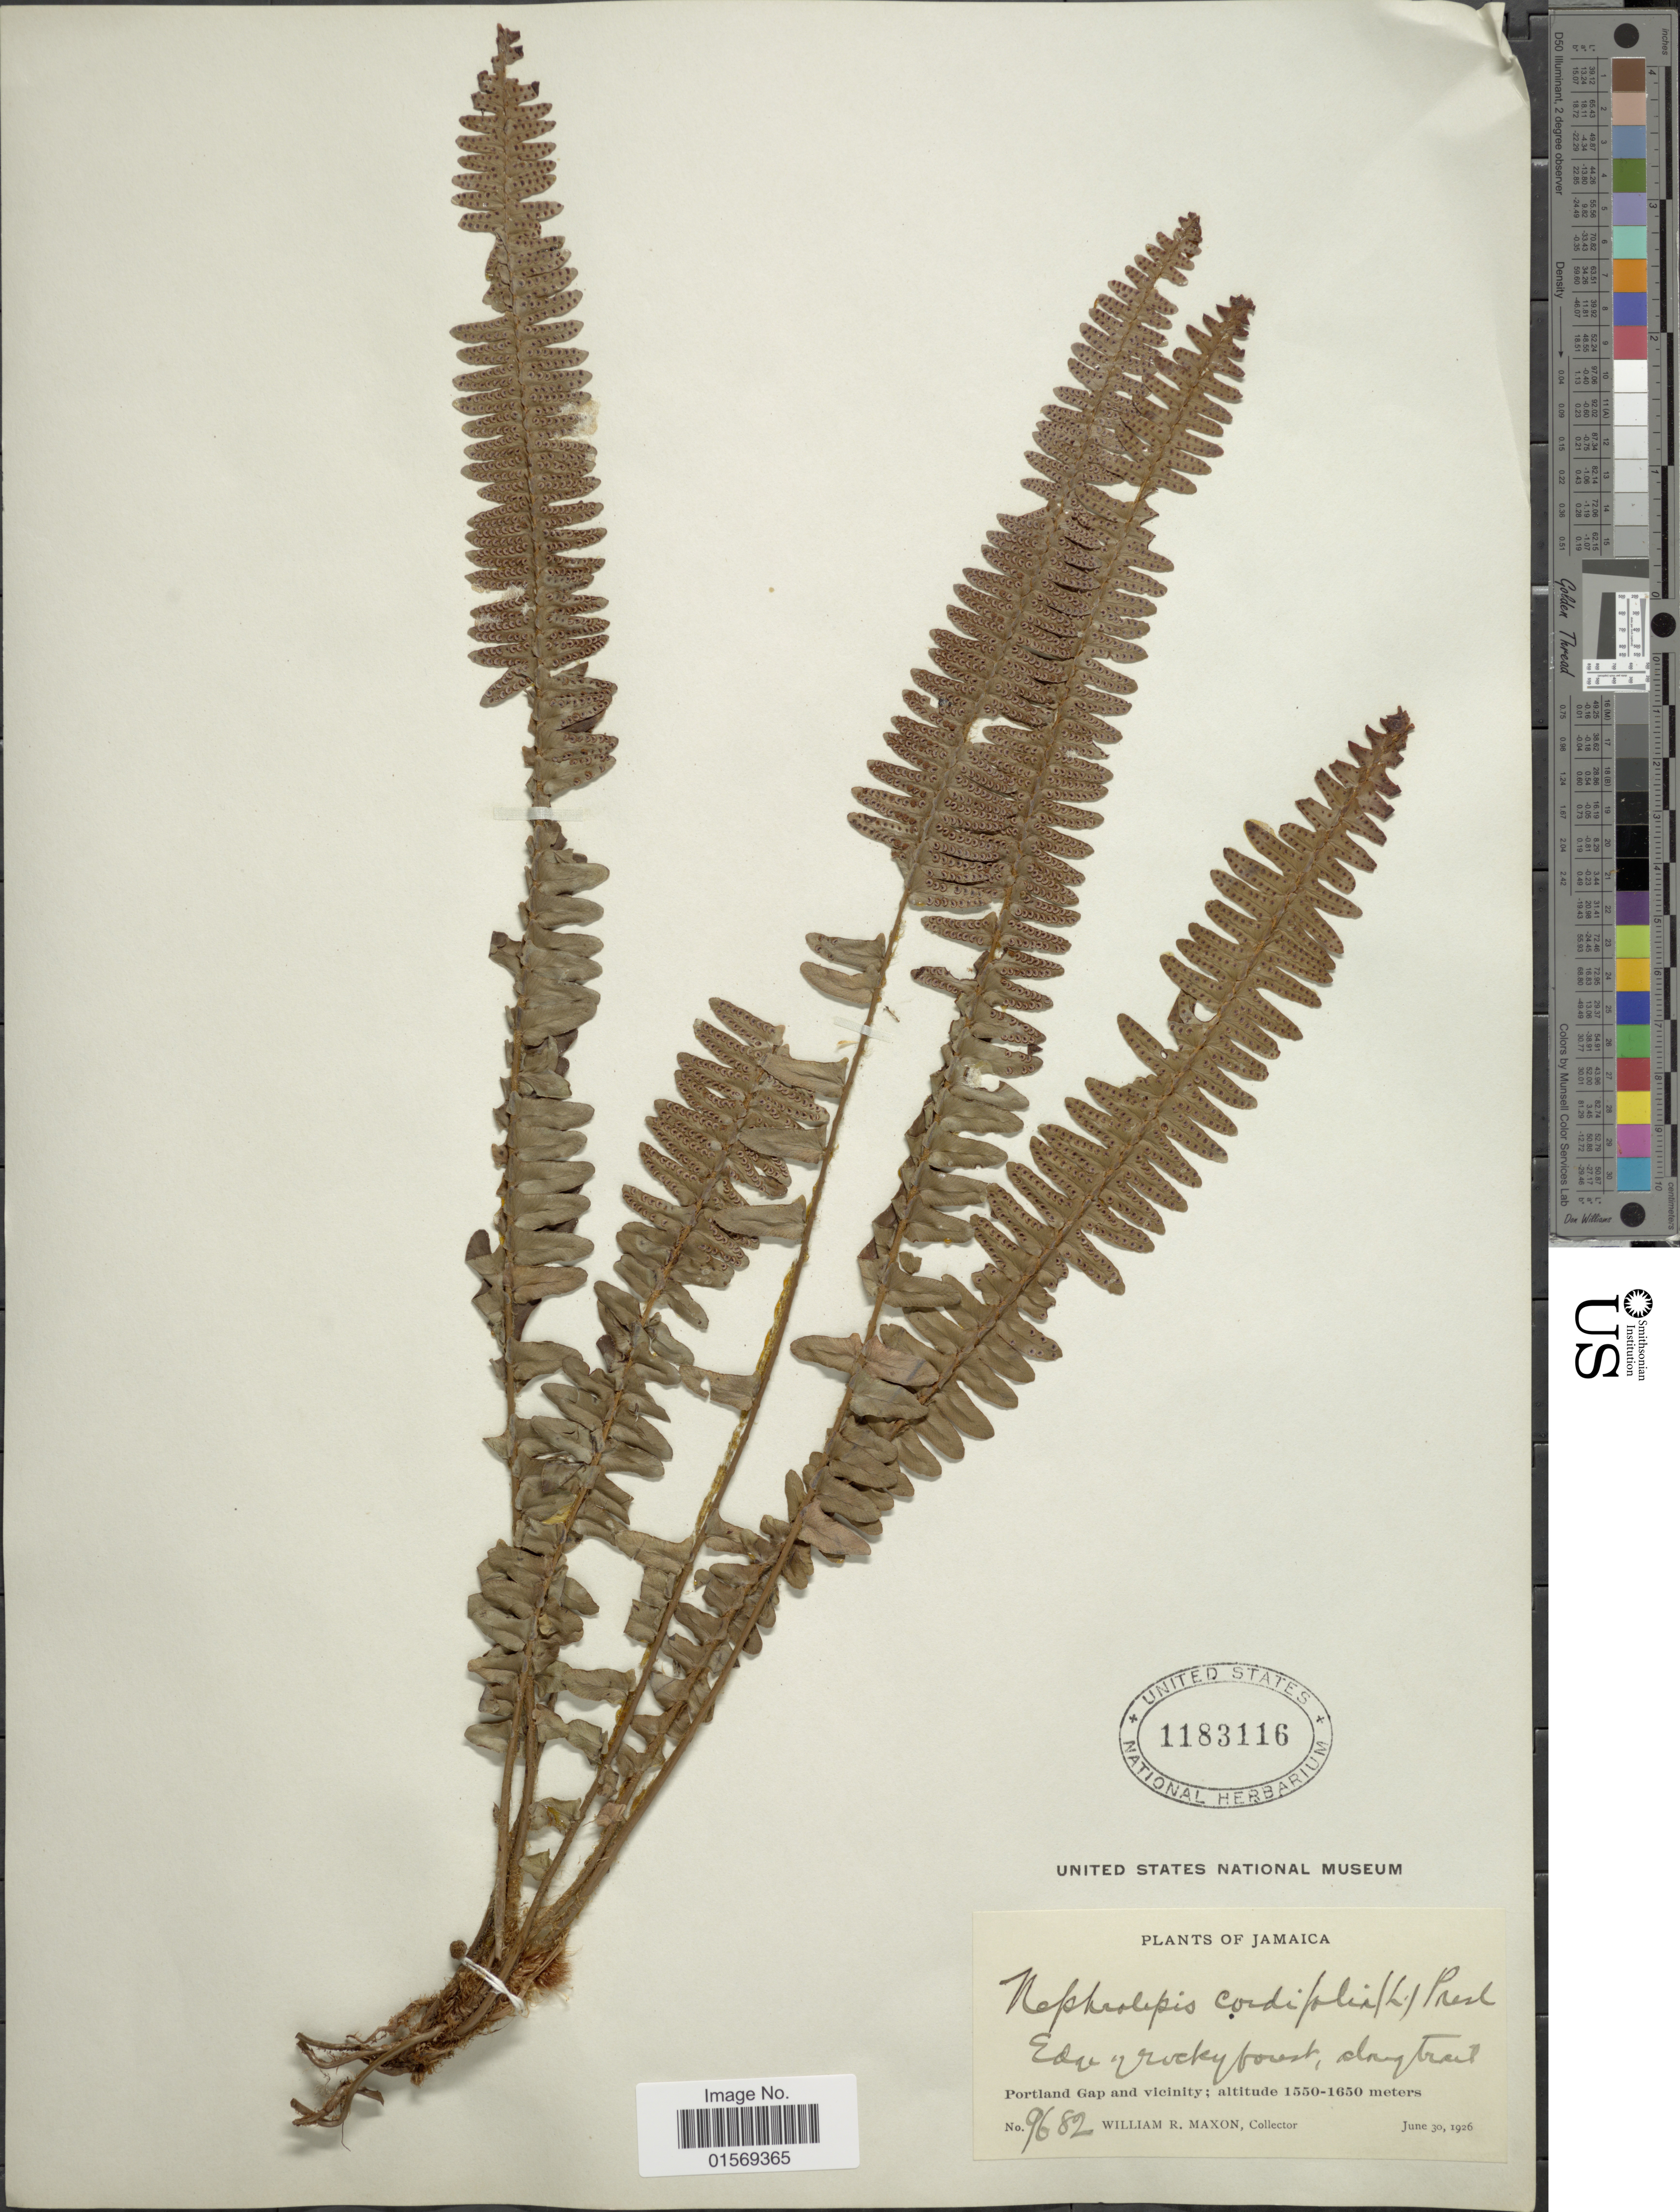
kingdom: Plantae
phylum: Tracheophyta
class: Polypodiopsida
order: Polypodiales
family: Nephrolepidaceae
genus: Nephrolepis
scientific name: Nephrolepis cordifolia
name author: (L.) C. Presl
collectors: W. R. Maxon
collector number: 9682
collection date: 1926-06-30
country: Jamaica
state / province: Portland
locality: Jamaica, Portland Gap and vicinity.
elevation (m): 1550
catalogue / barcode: US 1183116